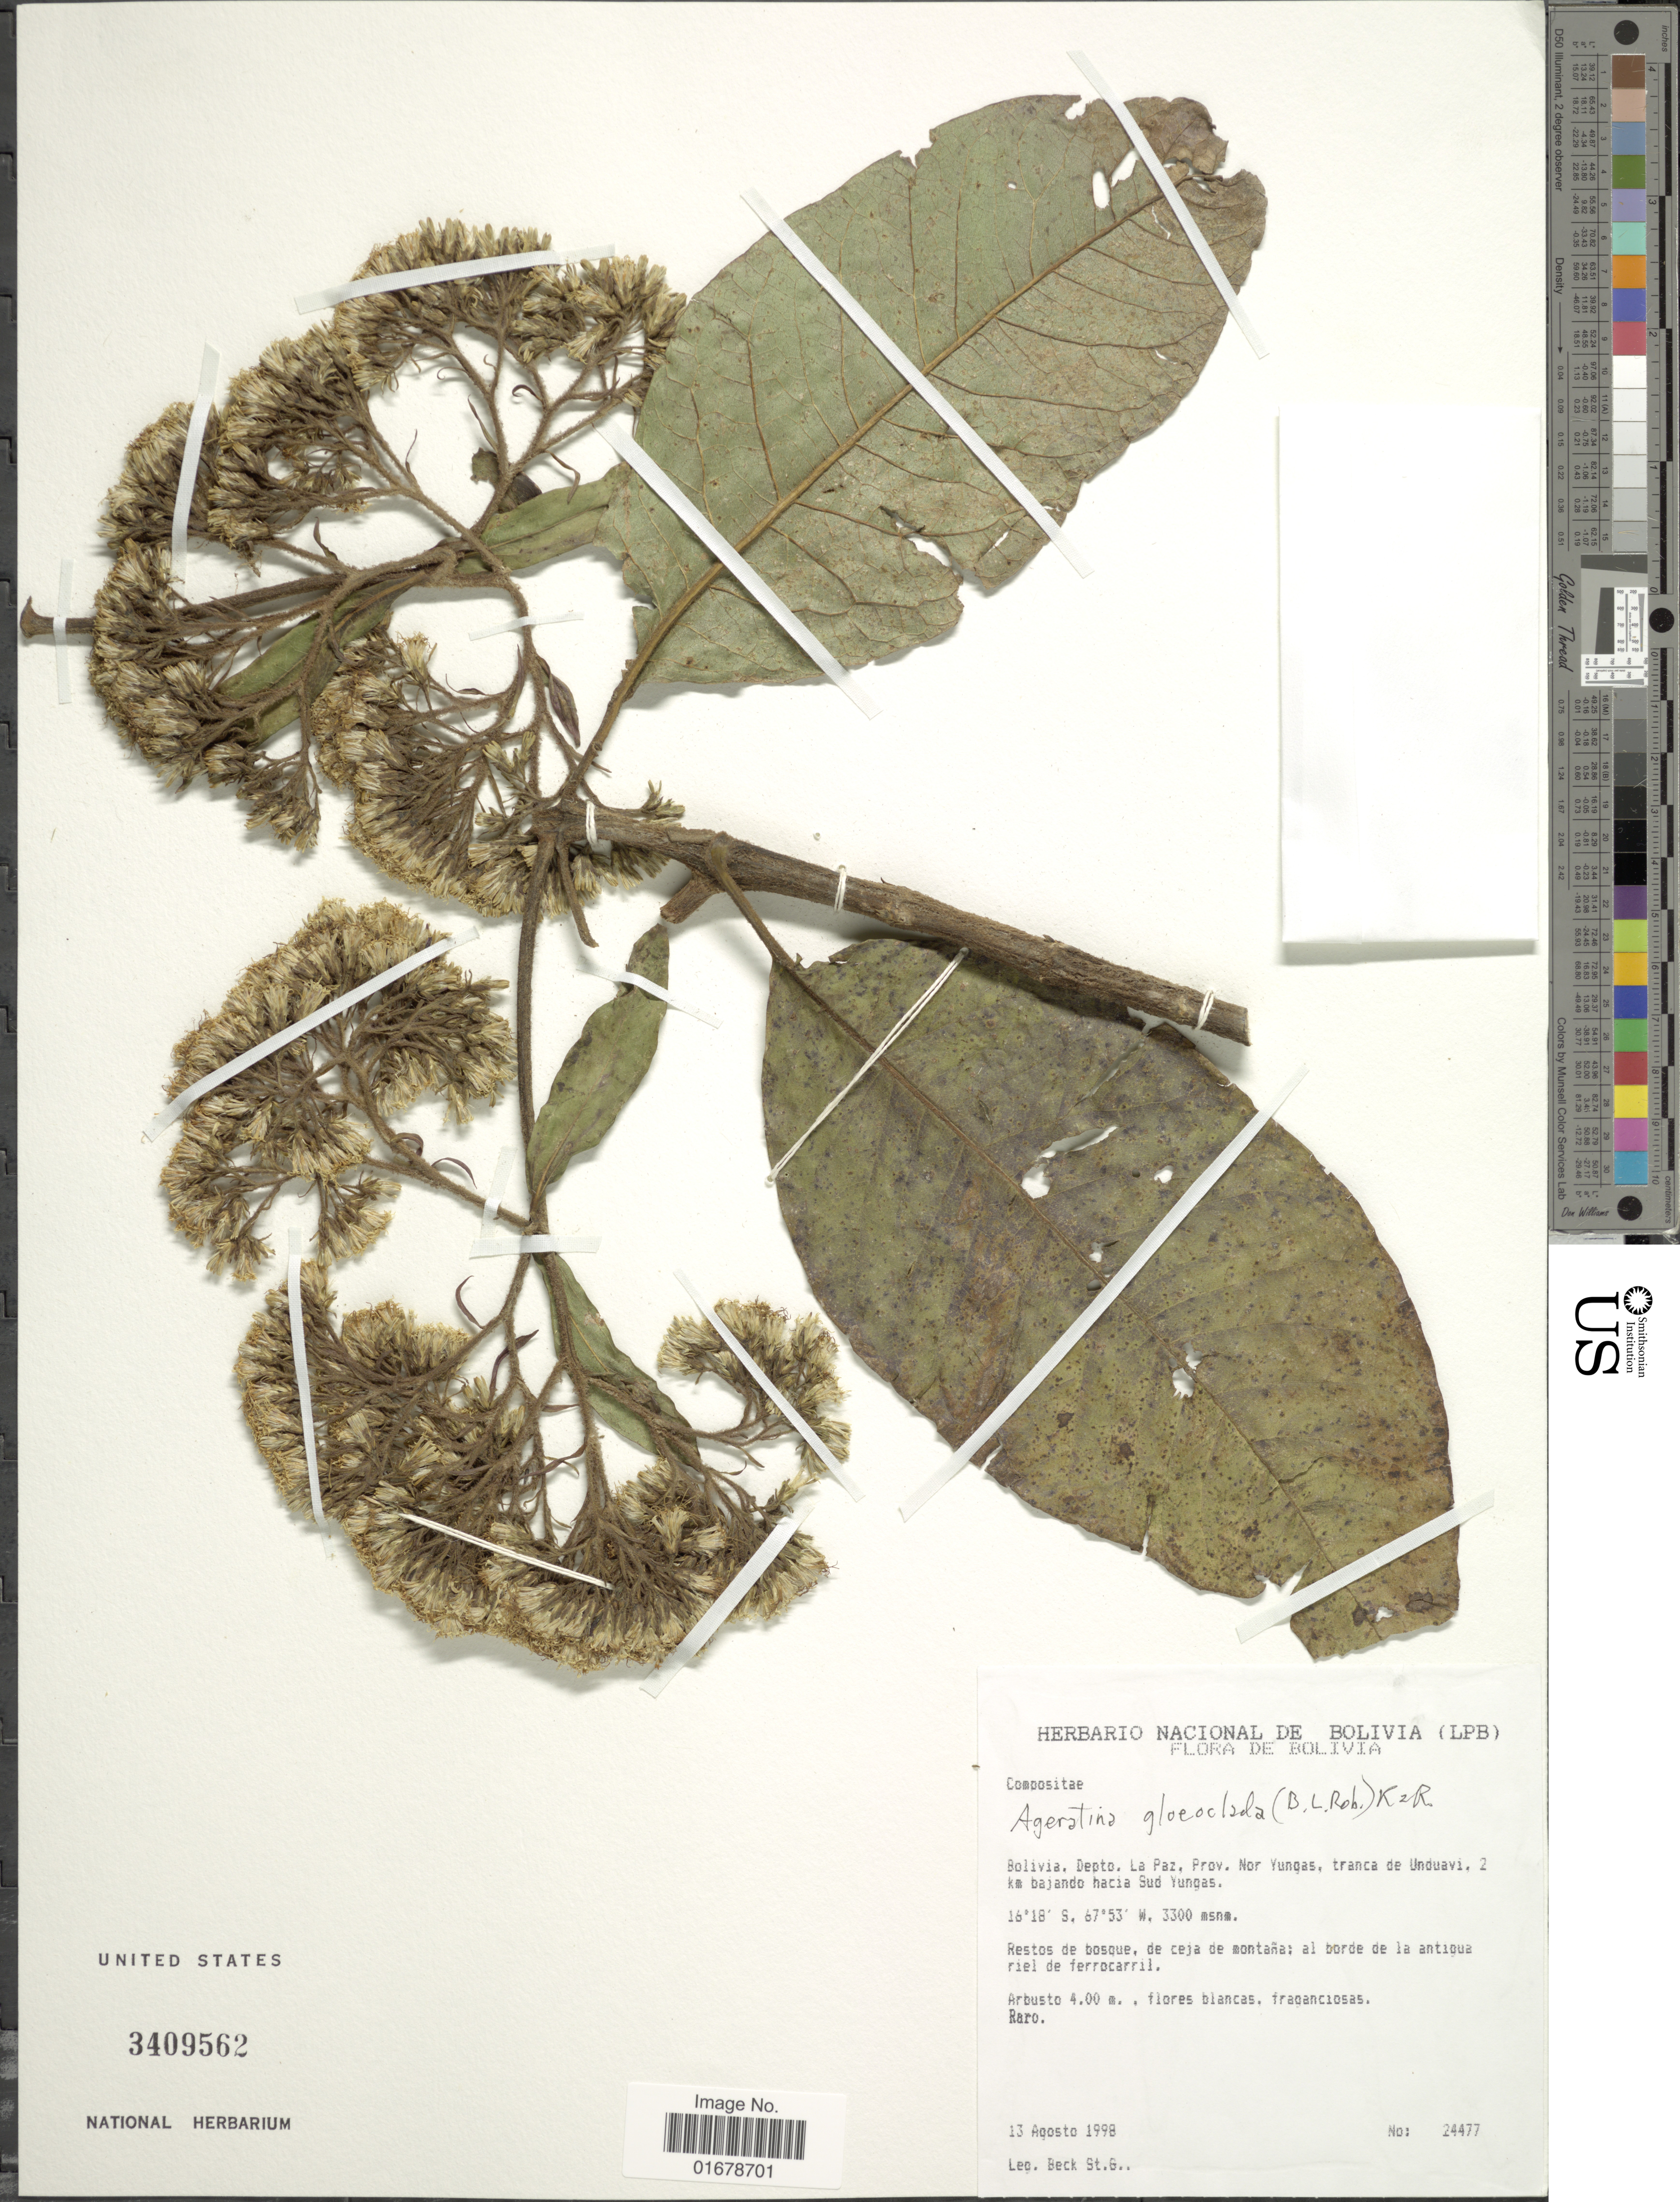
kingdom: Plantae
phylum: Tracheophyta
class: Magnoliopsida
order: Asterales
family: Asteraceae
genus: Ageratina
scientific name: Ageratina gloeoclada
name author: (B.L. Rob.) R.M. King & H. Rob.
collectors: S. G. Beck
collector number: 24477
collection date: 1998-08-13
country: Bolivia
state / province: La Paz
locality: Depto. La Paz, Prov. Nor Yungas, tranca de Unduavi, 1 km bajando hacia Sud Yungas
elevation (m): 3300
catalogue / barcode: US 3409562